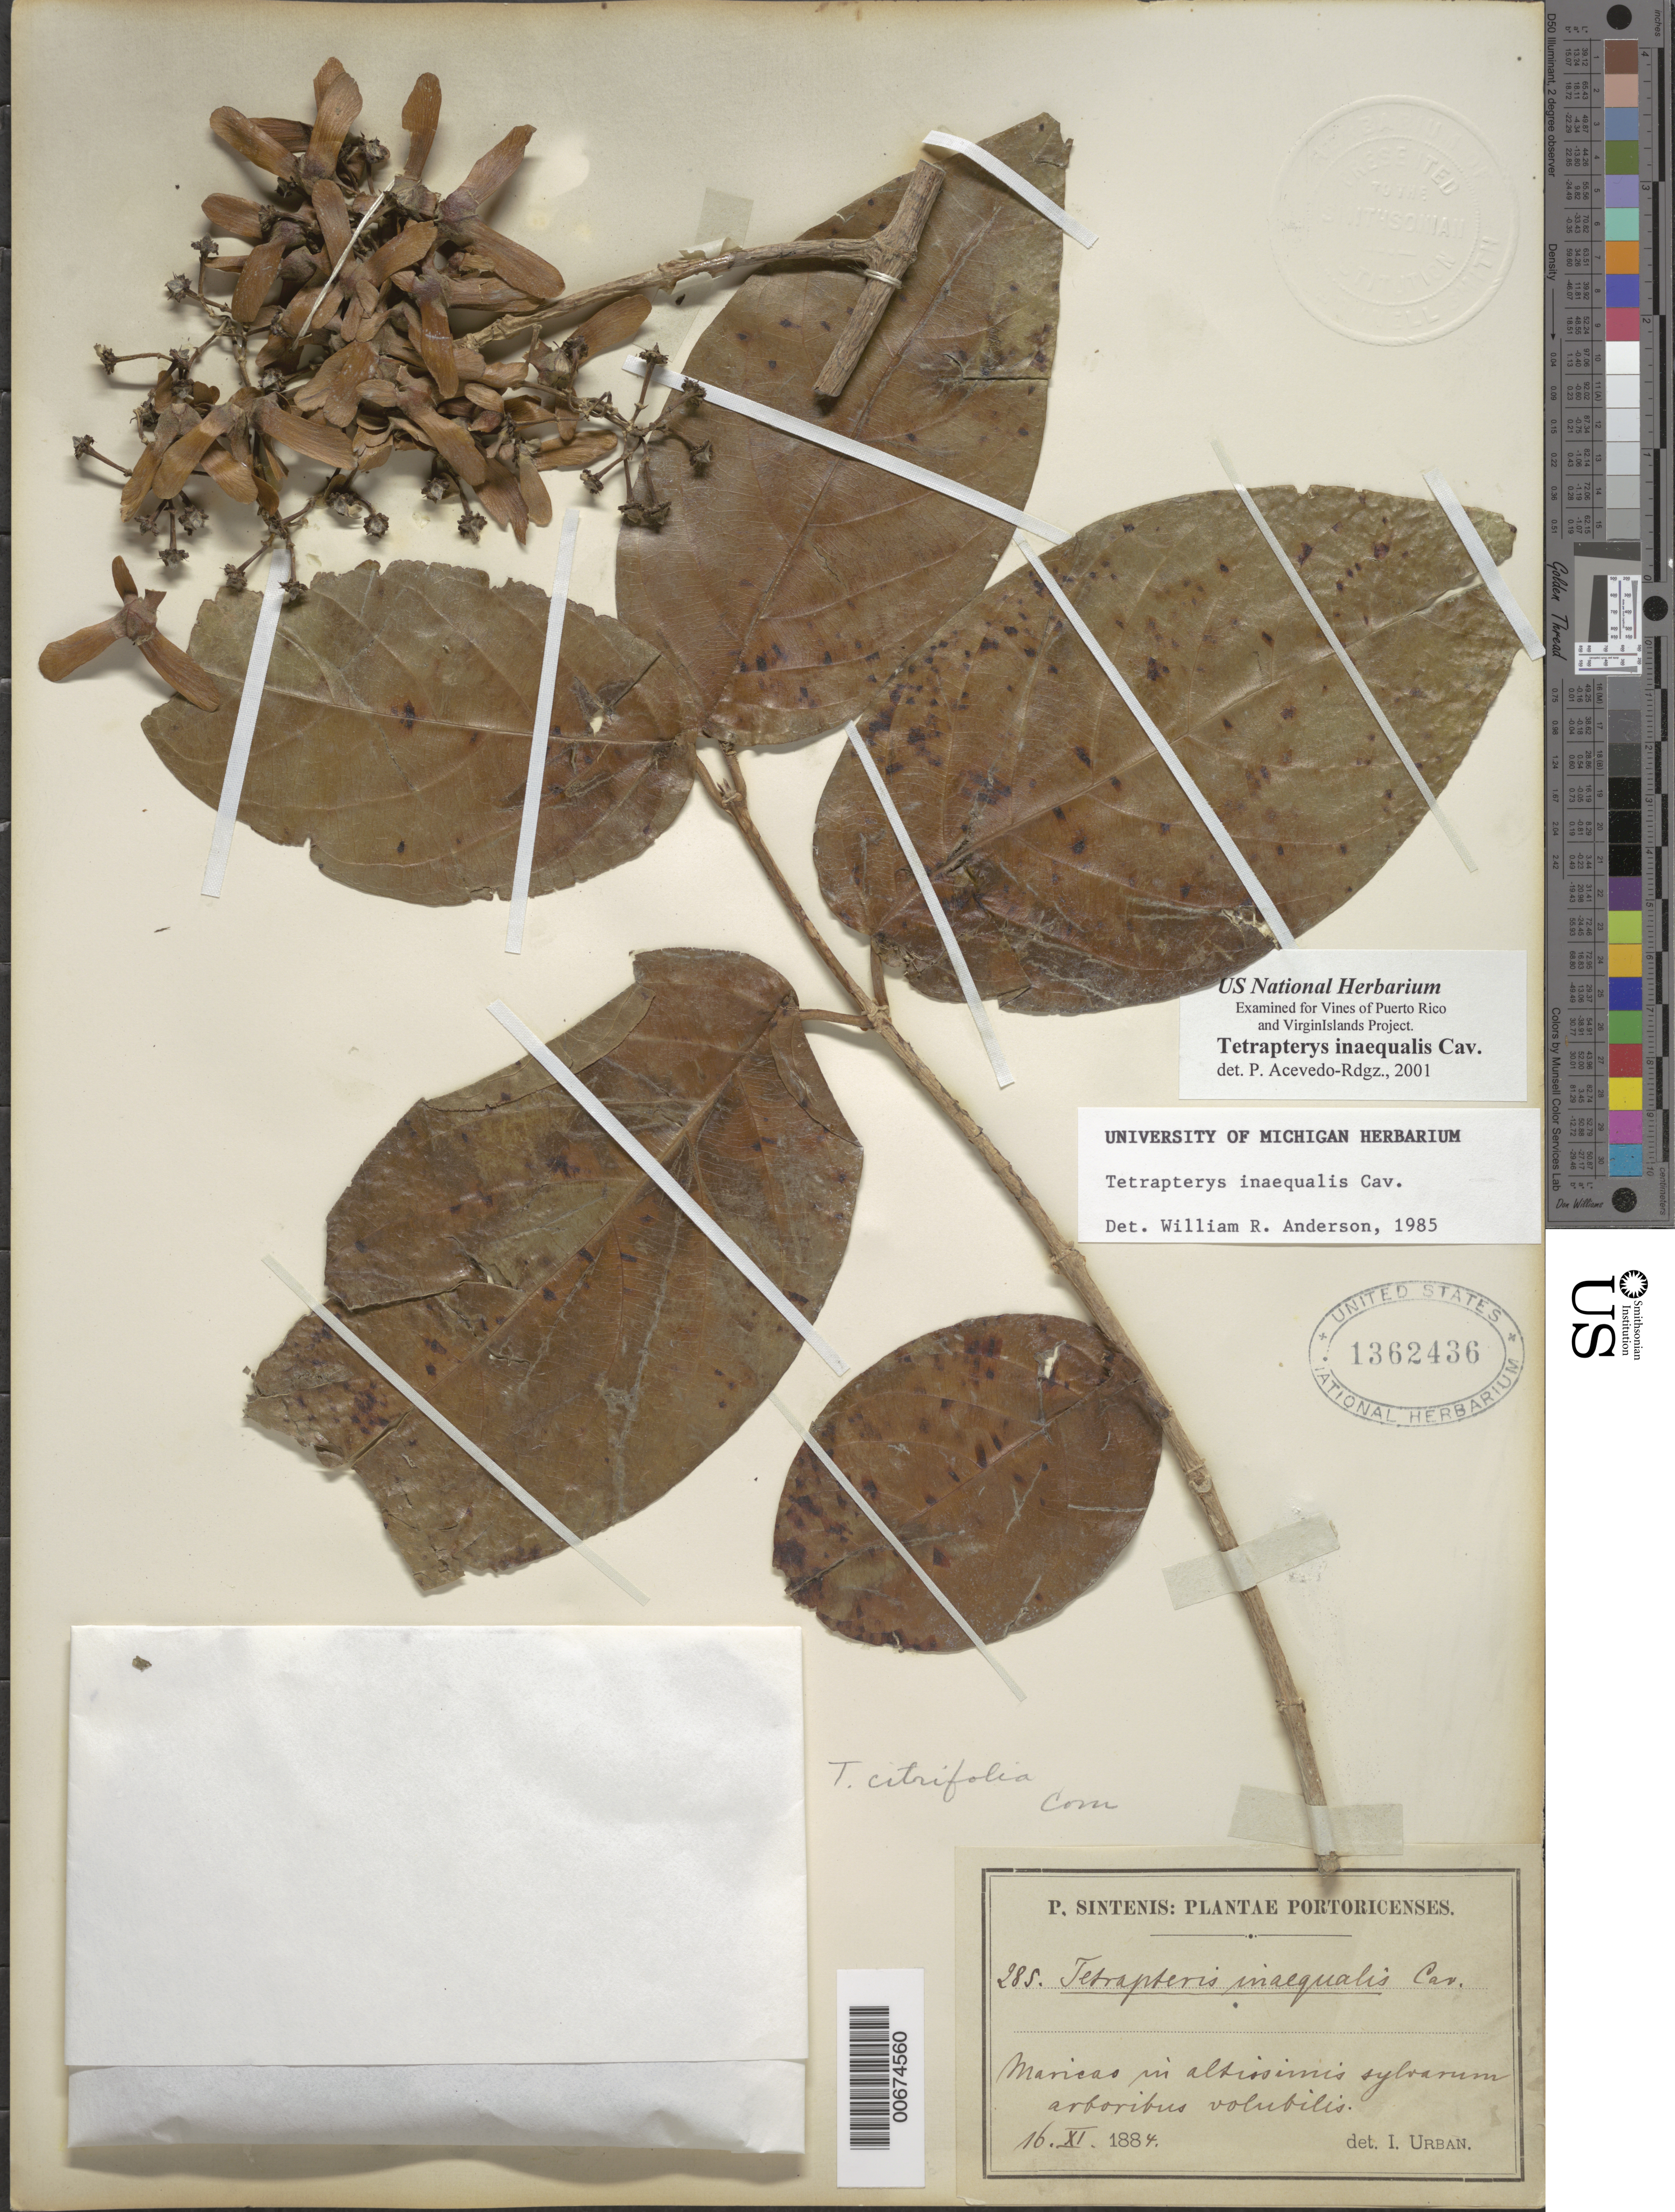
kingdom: Plantae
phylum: Tracheophyta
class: Magnoliopsida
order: Malpighiales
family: Malpighiaceae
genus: Tetrapterys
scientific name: Tetrapterys inaequalis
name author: Cav.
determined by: Acevedo-Rodríguez, P., (BOT), Smithsonian Institution - National Museum of Natural History (UNITED STATES)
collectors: P. Sintenis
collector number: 285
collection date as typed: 16 Nov 1884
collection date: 1884-11-16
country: Puerto Rico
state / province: Mayagüez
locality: Maricao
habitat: in "altiosinis" sylvarum arboribus volubilis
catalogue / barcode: US 1362436